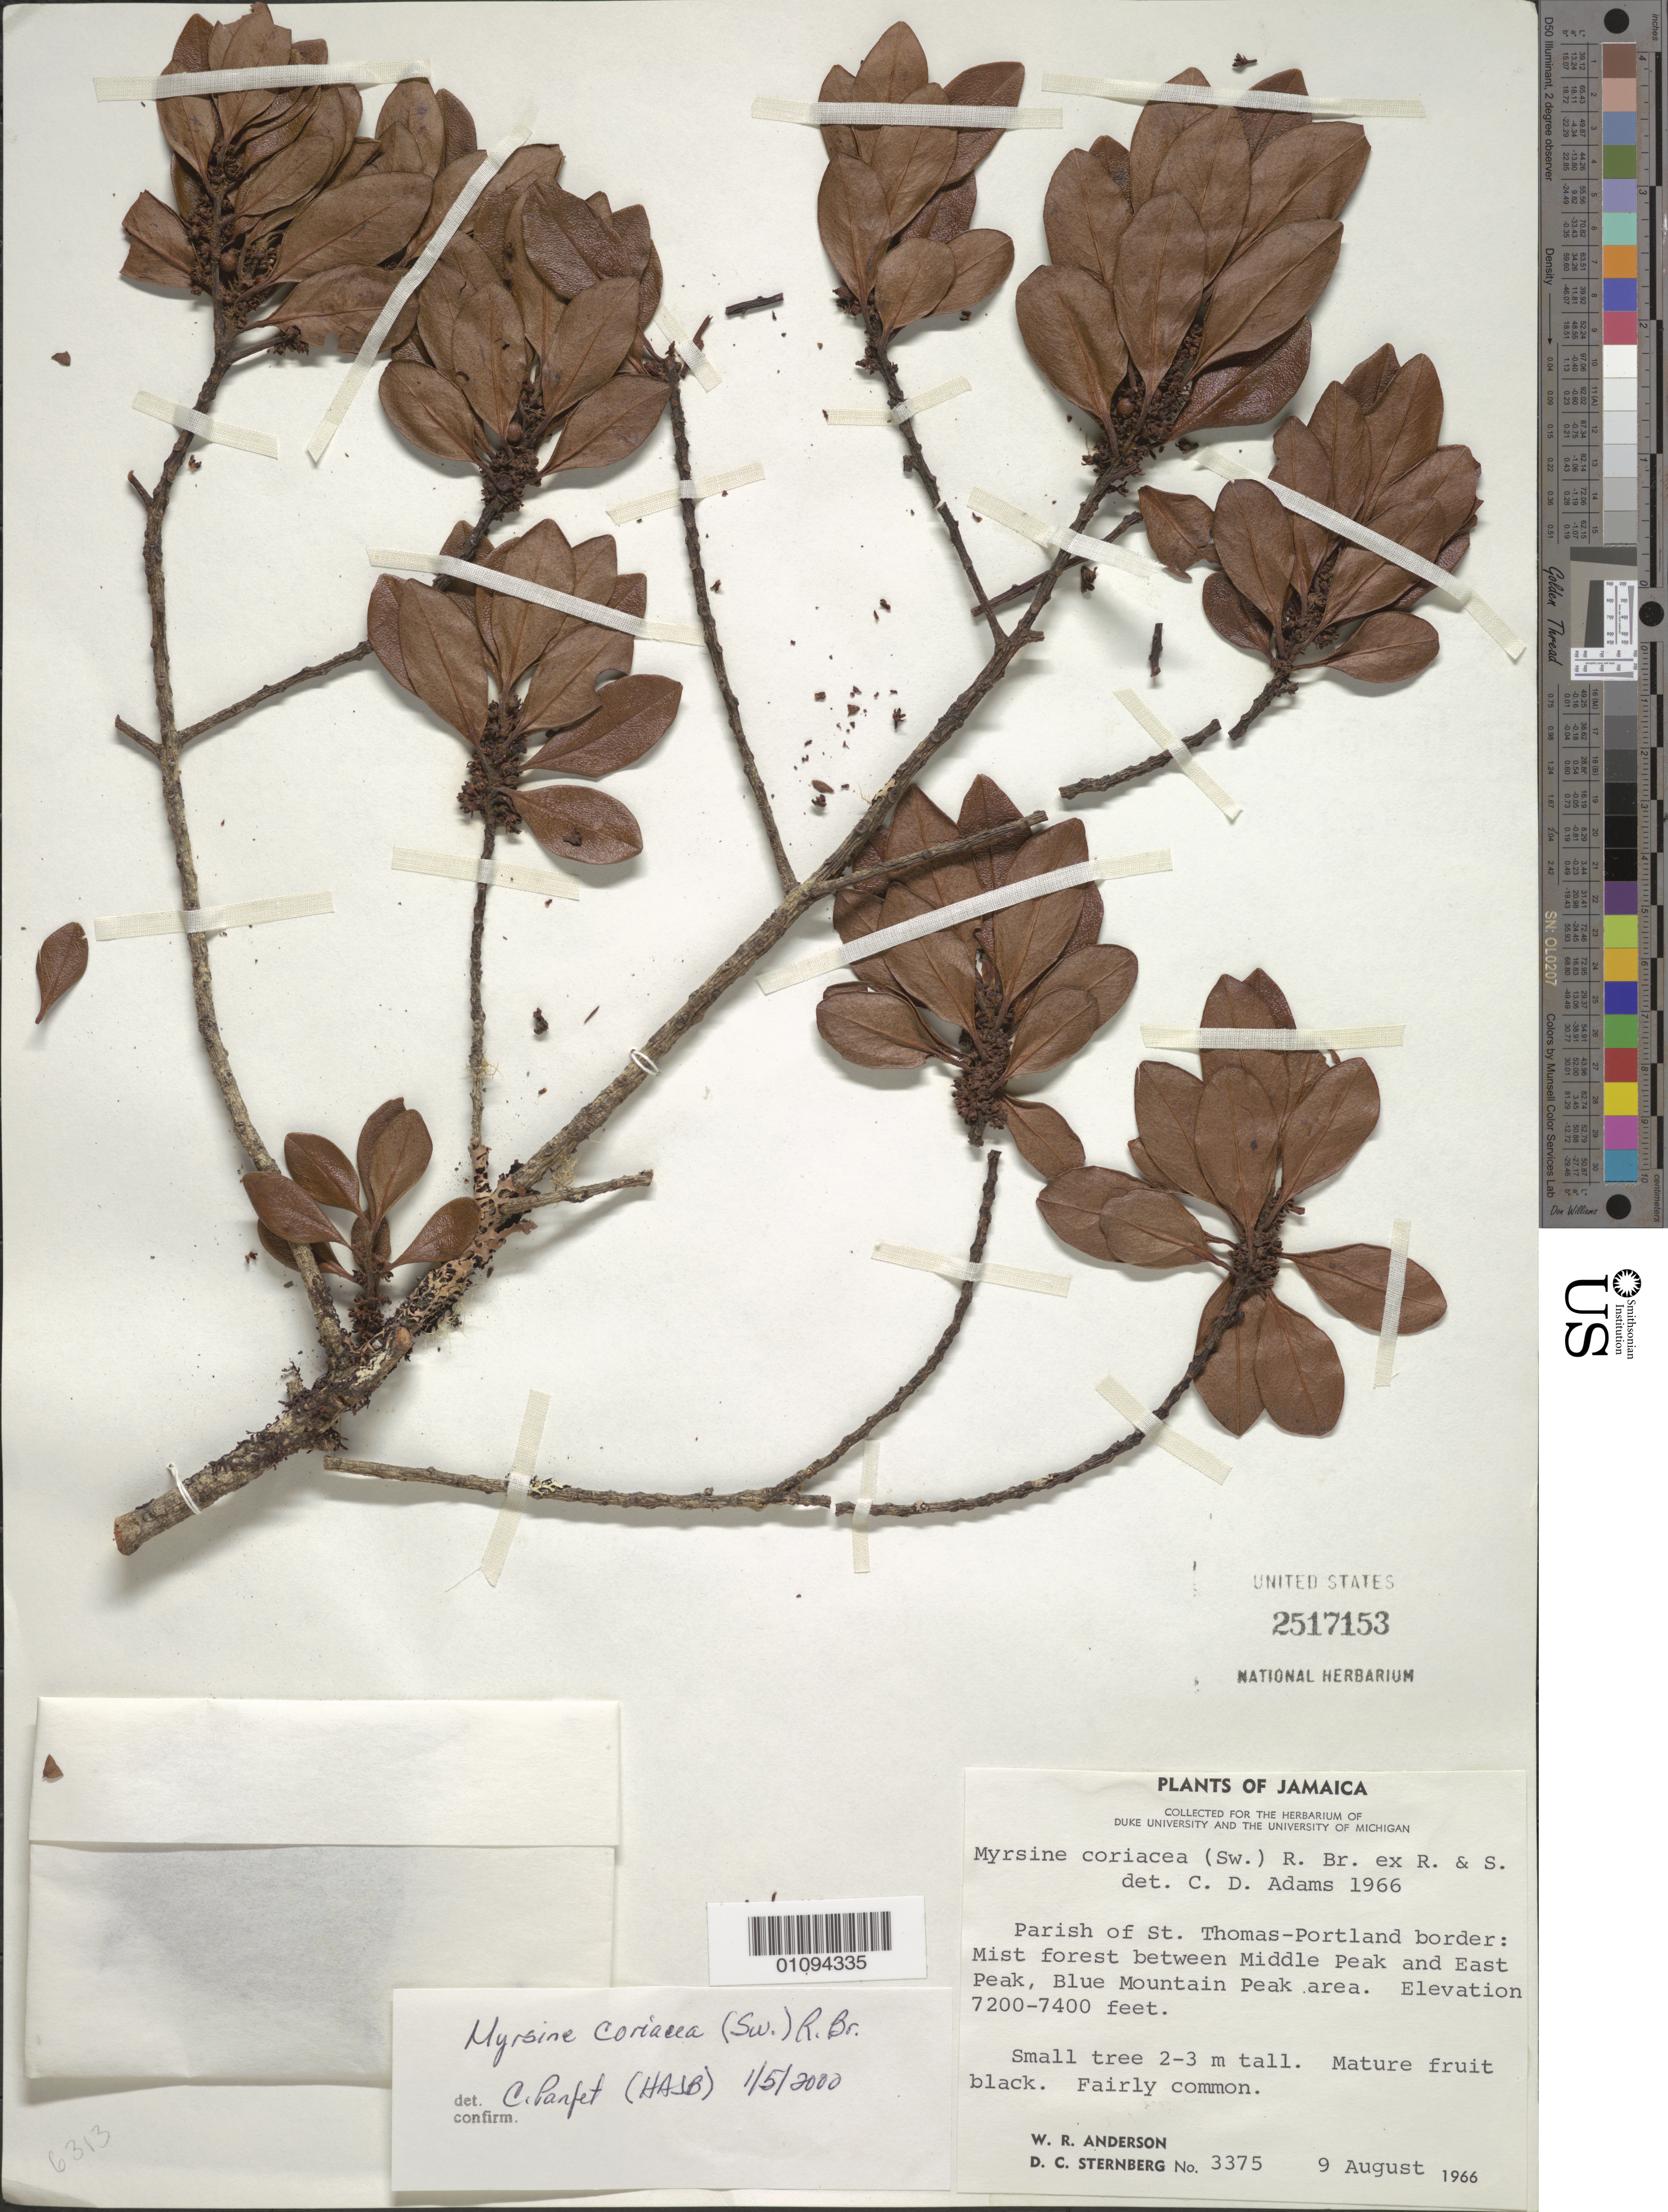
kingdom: Plantae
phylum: Tracheophyta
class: Magnoliopsida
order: Ericales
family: Primulaceae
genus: Myrsine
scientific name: Myrsine coriacea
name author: (Sw.) R. Br. ex Roem. & Schult.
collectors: W. R. Anderson & D. Sternberg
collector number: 3375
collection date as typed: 09 Aug 1966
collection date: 1966-08-09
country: Jamaica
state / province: Saint Thomas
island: Jamaica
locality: Portland border, between Middle Peak and E Peak, Blue Mountain Peak area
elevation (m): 2195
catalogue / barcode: US 2517153